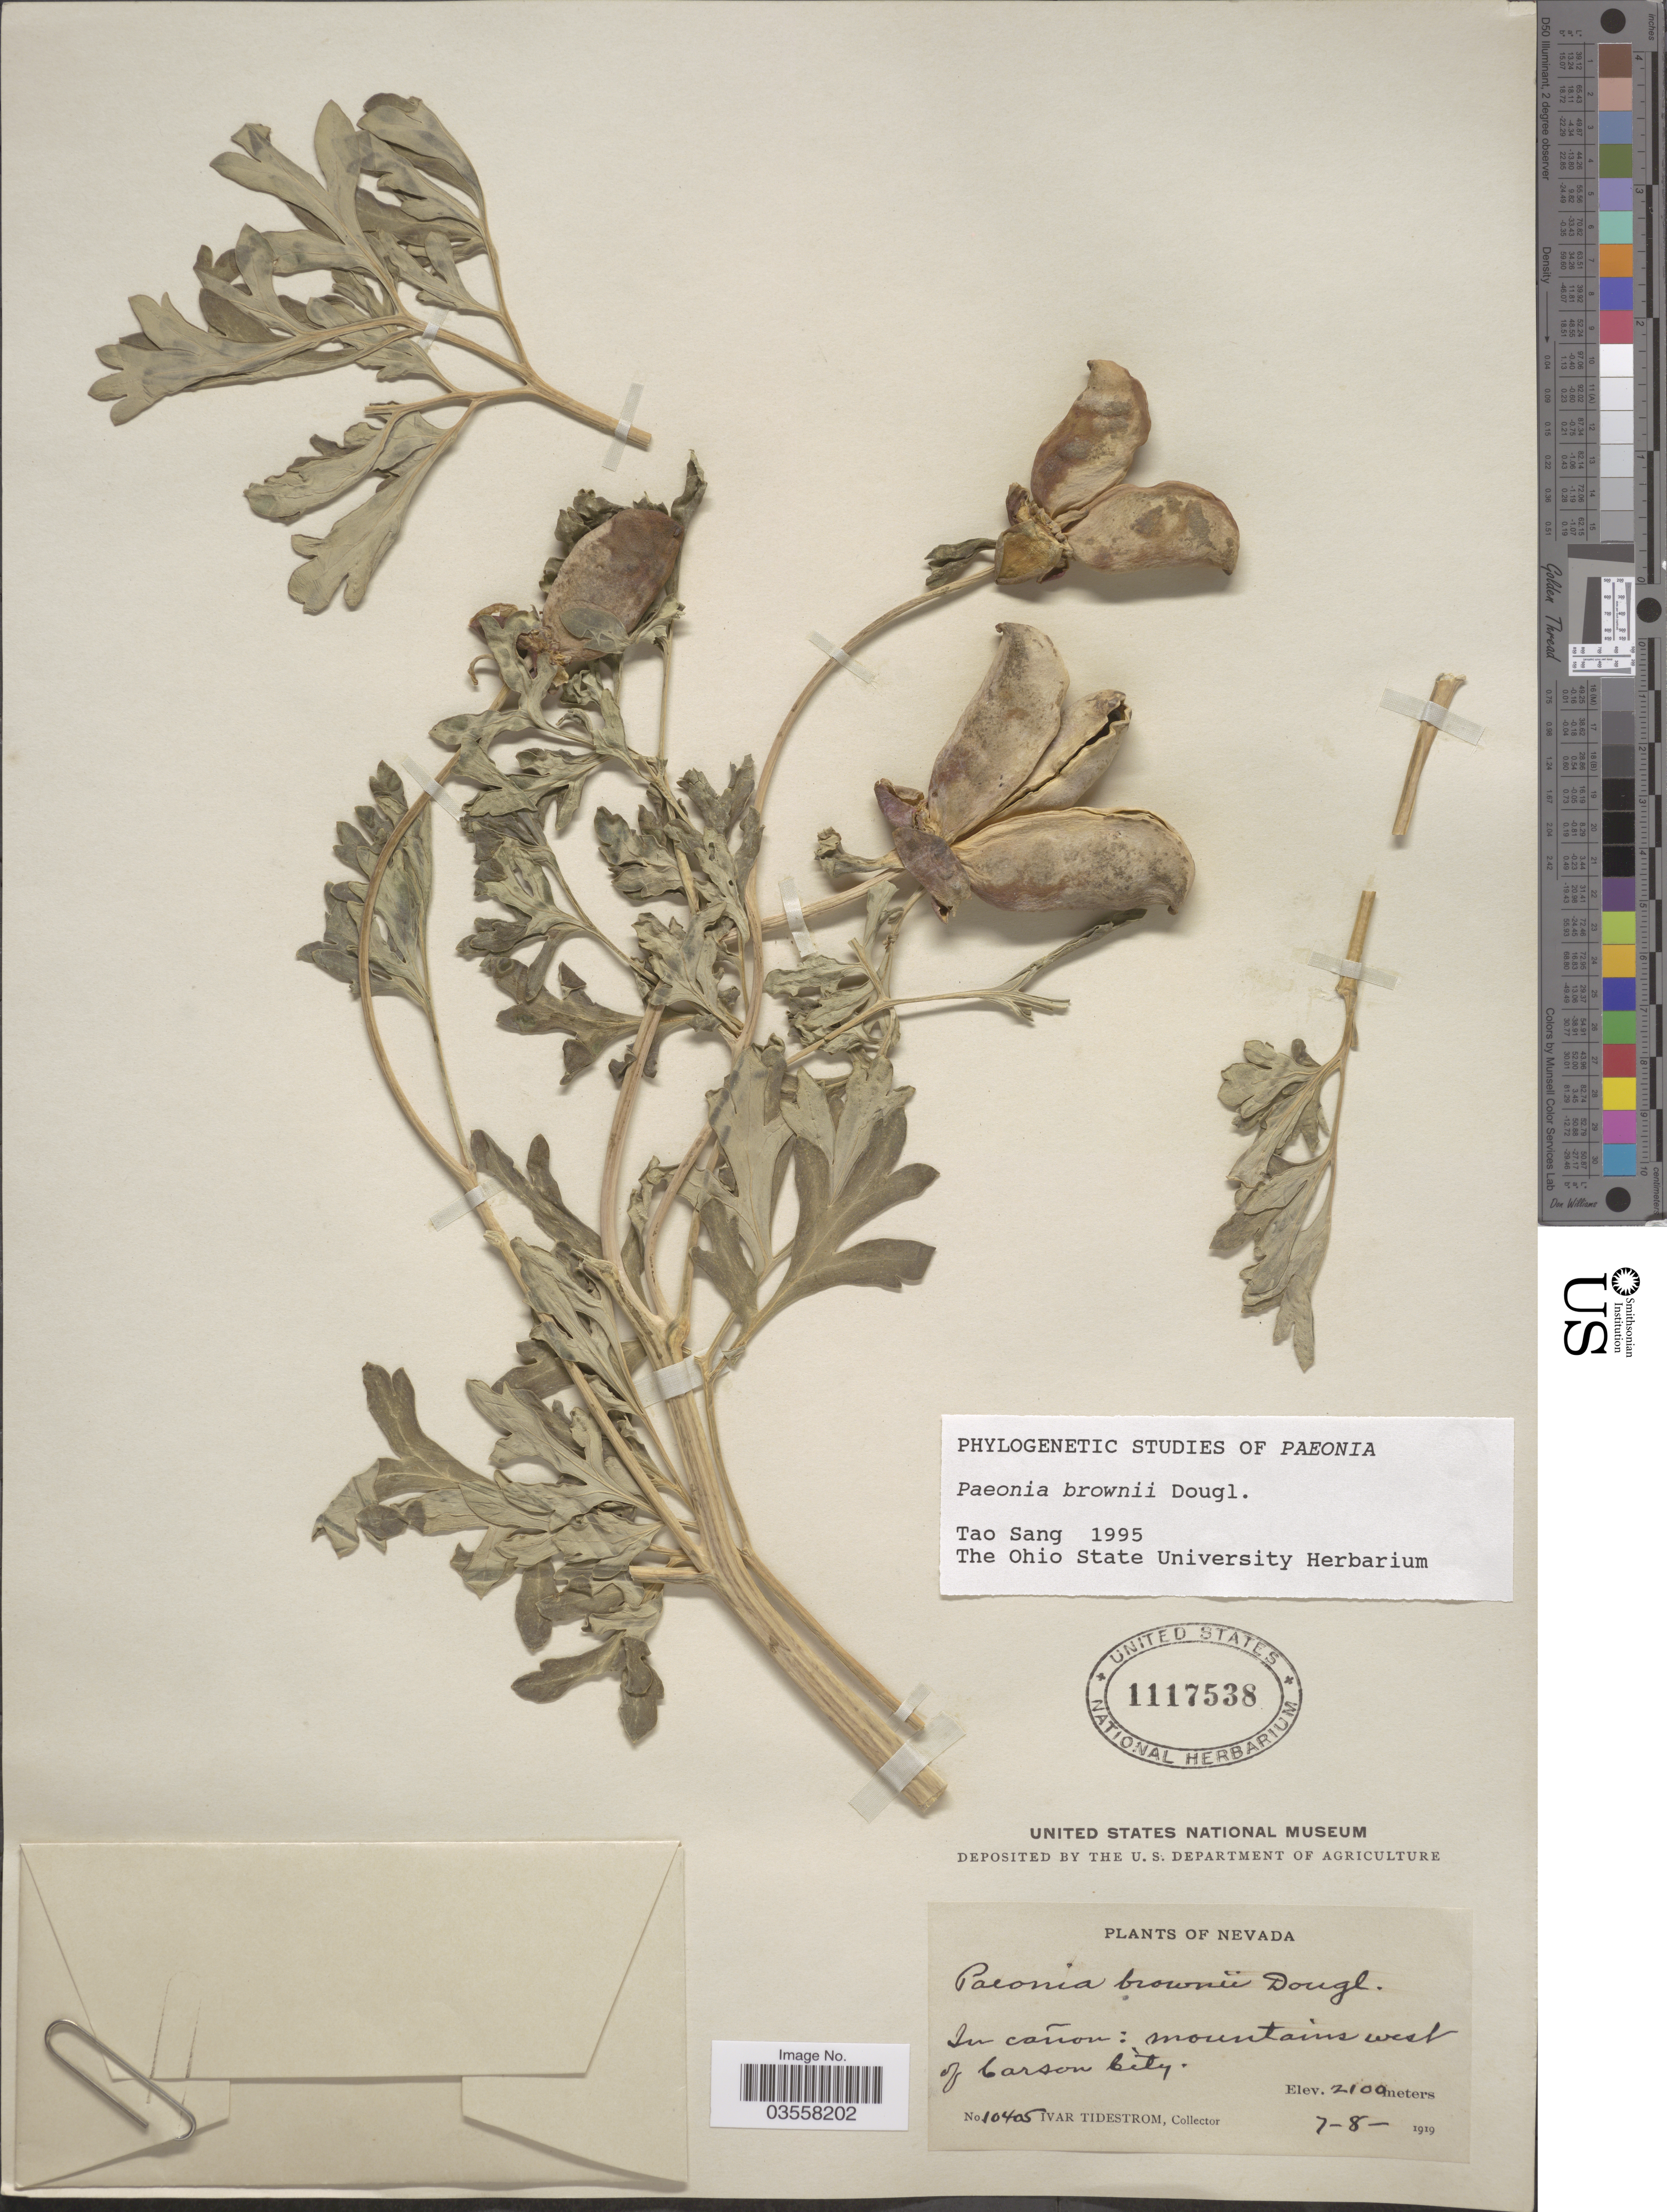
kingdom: Plantae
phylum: Tracheophyta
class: Magnoliopsida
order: Saxifragales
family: Paeoniaceae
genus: Paeonia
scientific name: Paeonia brownii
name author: Douglas ex Hook.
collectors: I. F. Tidestrom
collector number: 10405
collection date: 1919-07-08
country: United States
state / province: Nevada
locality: In cañon: mountains west of Carson City.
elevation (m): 2100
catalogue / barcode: US 1117538